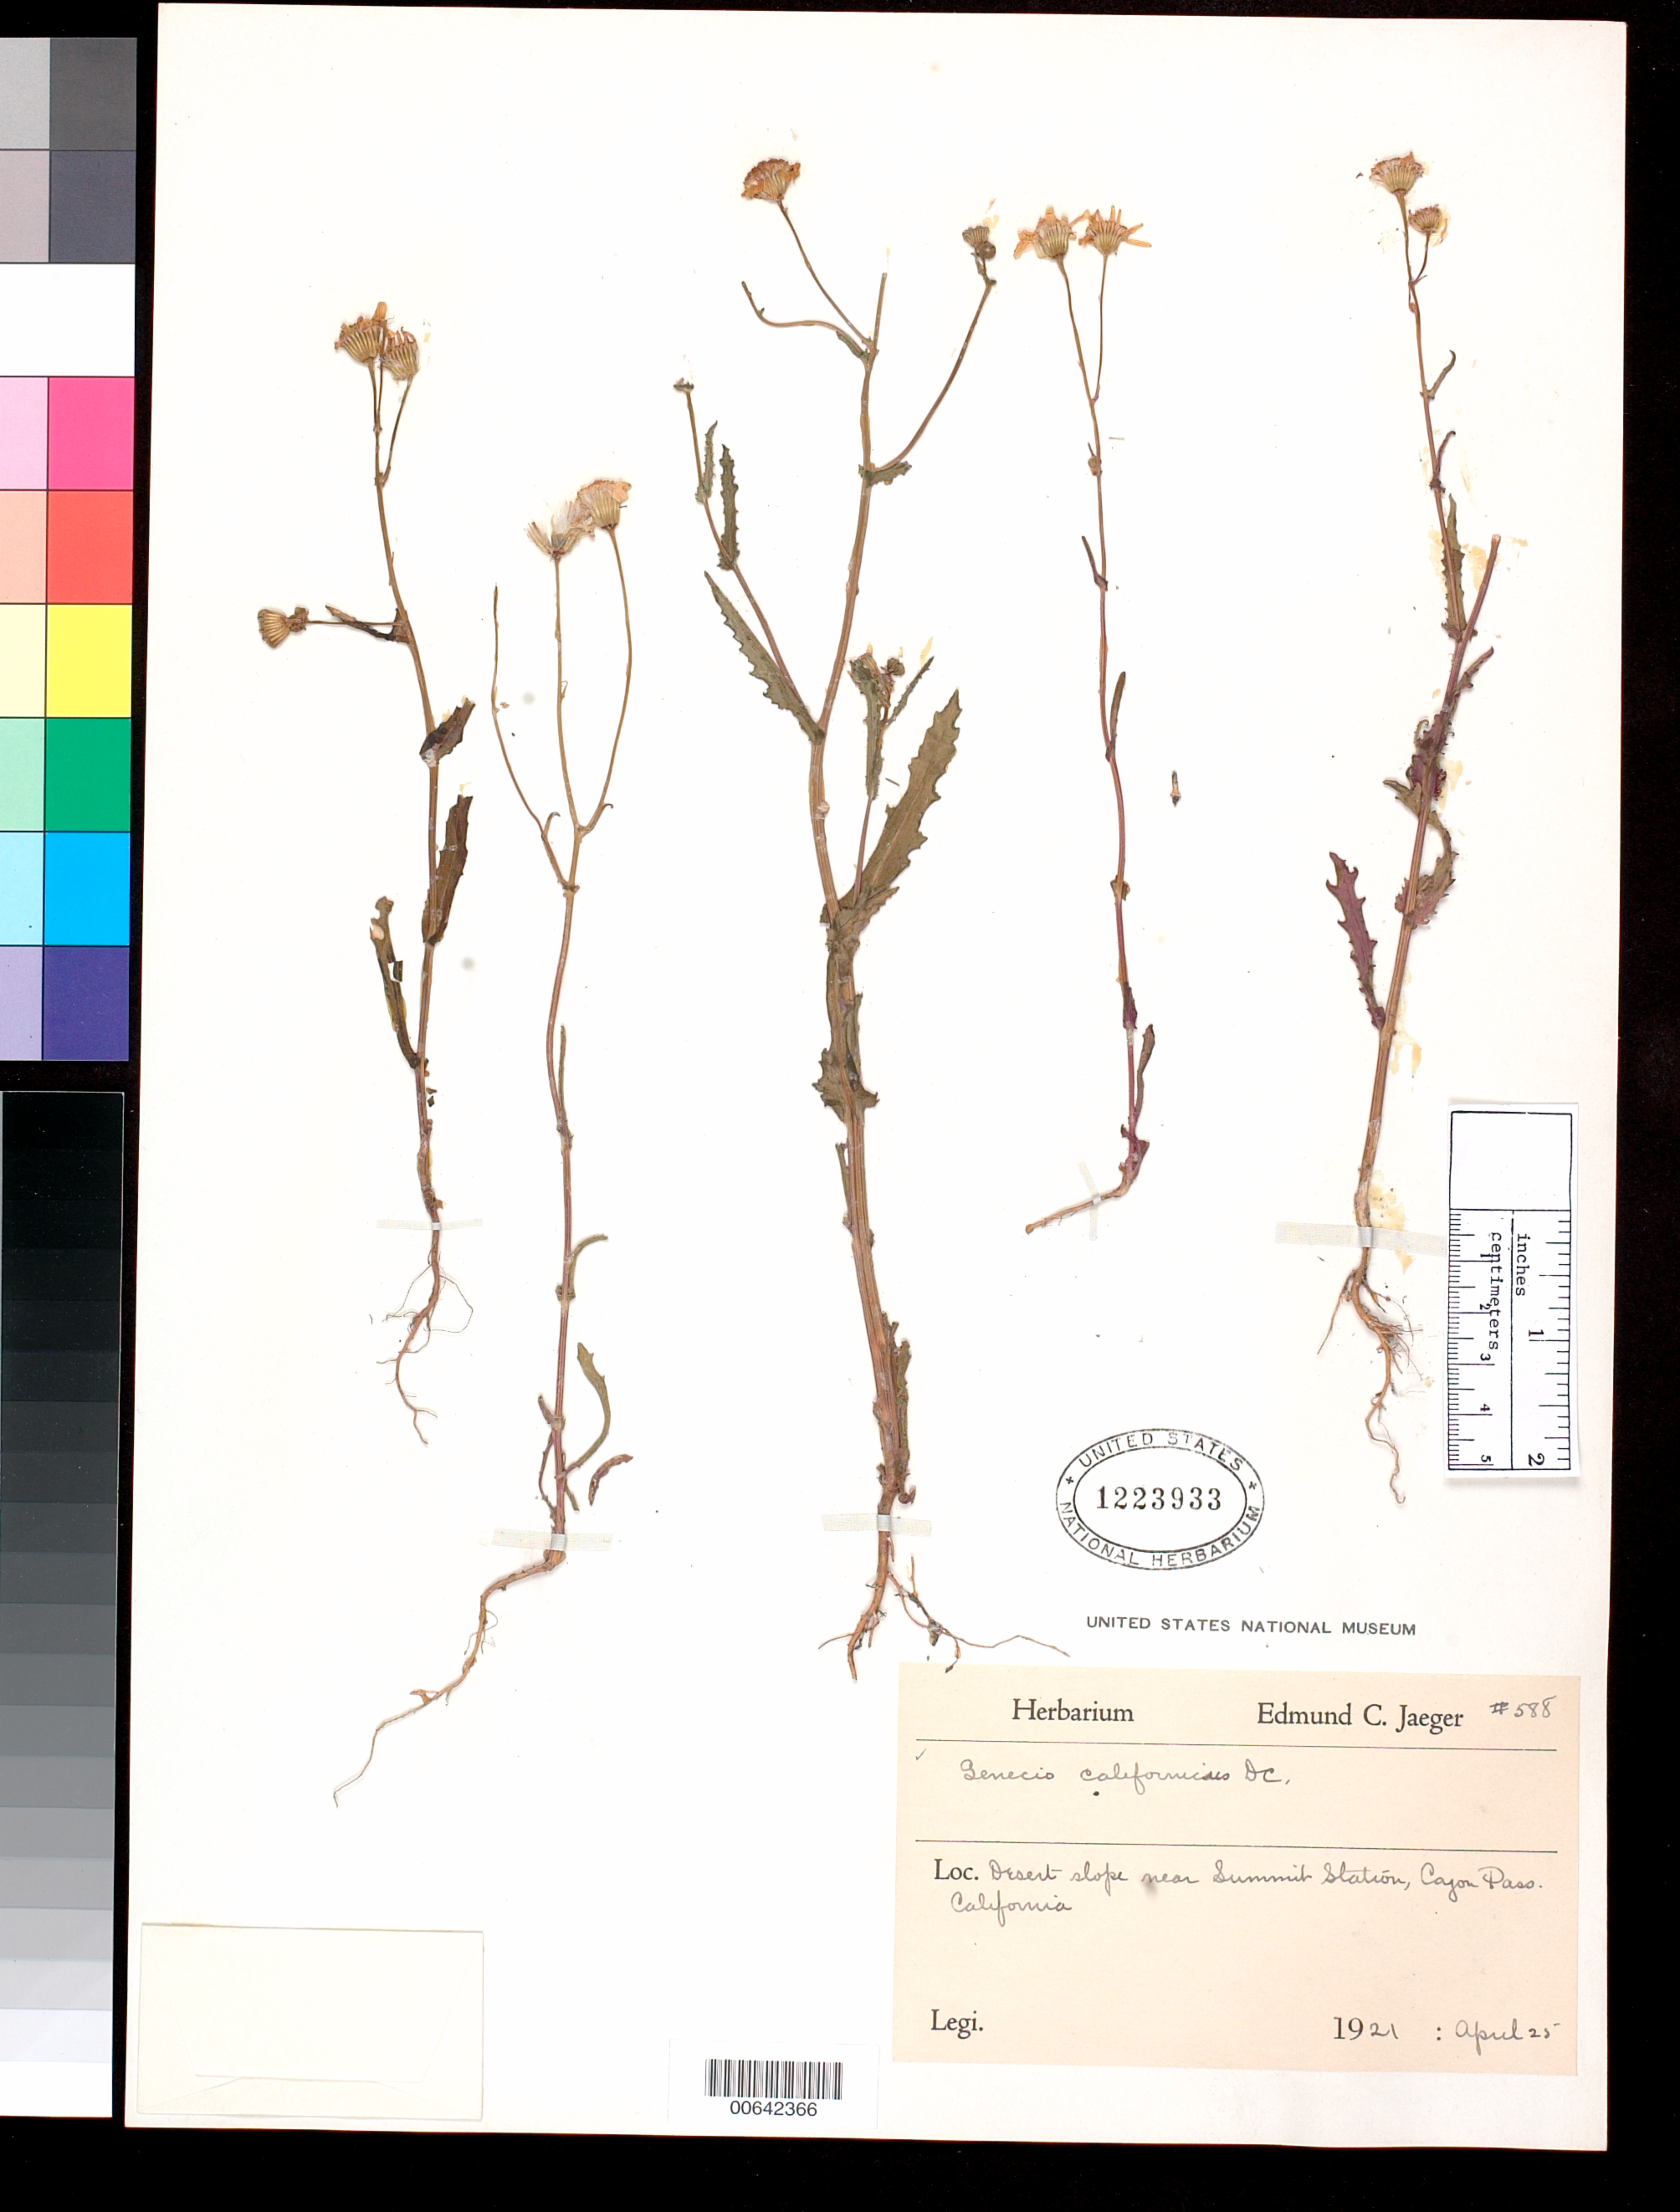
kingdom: Plantae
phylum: Tracheophyta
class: Magnoliopsida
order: Asterales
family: Asteraceae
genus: Senecio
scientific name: Senecio californicus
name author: DC.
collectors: E. Jaeger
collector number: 588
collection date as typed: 25 Apr 1921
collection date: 1921-04-25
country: United States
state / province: California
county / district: San Bernardino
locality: Desert Slope near Summit Station, Cajon Pass.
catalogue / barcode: US 1223933